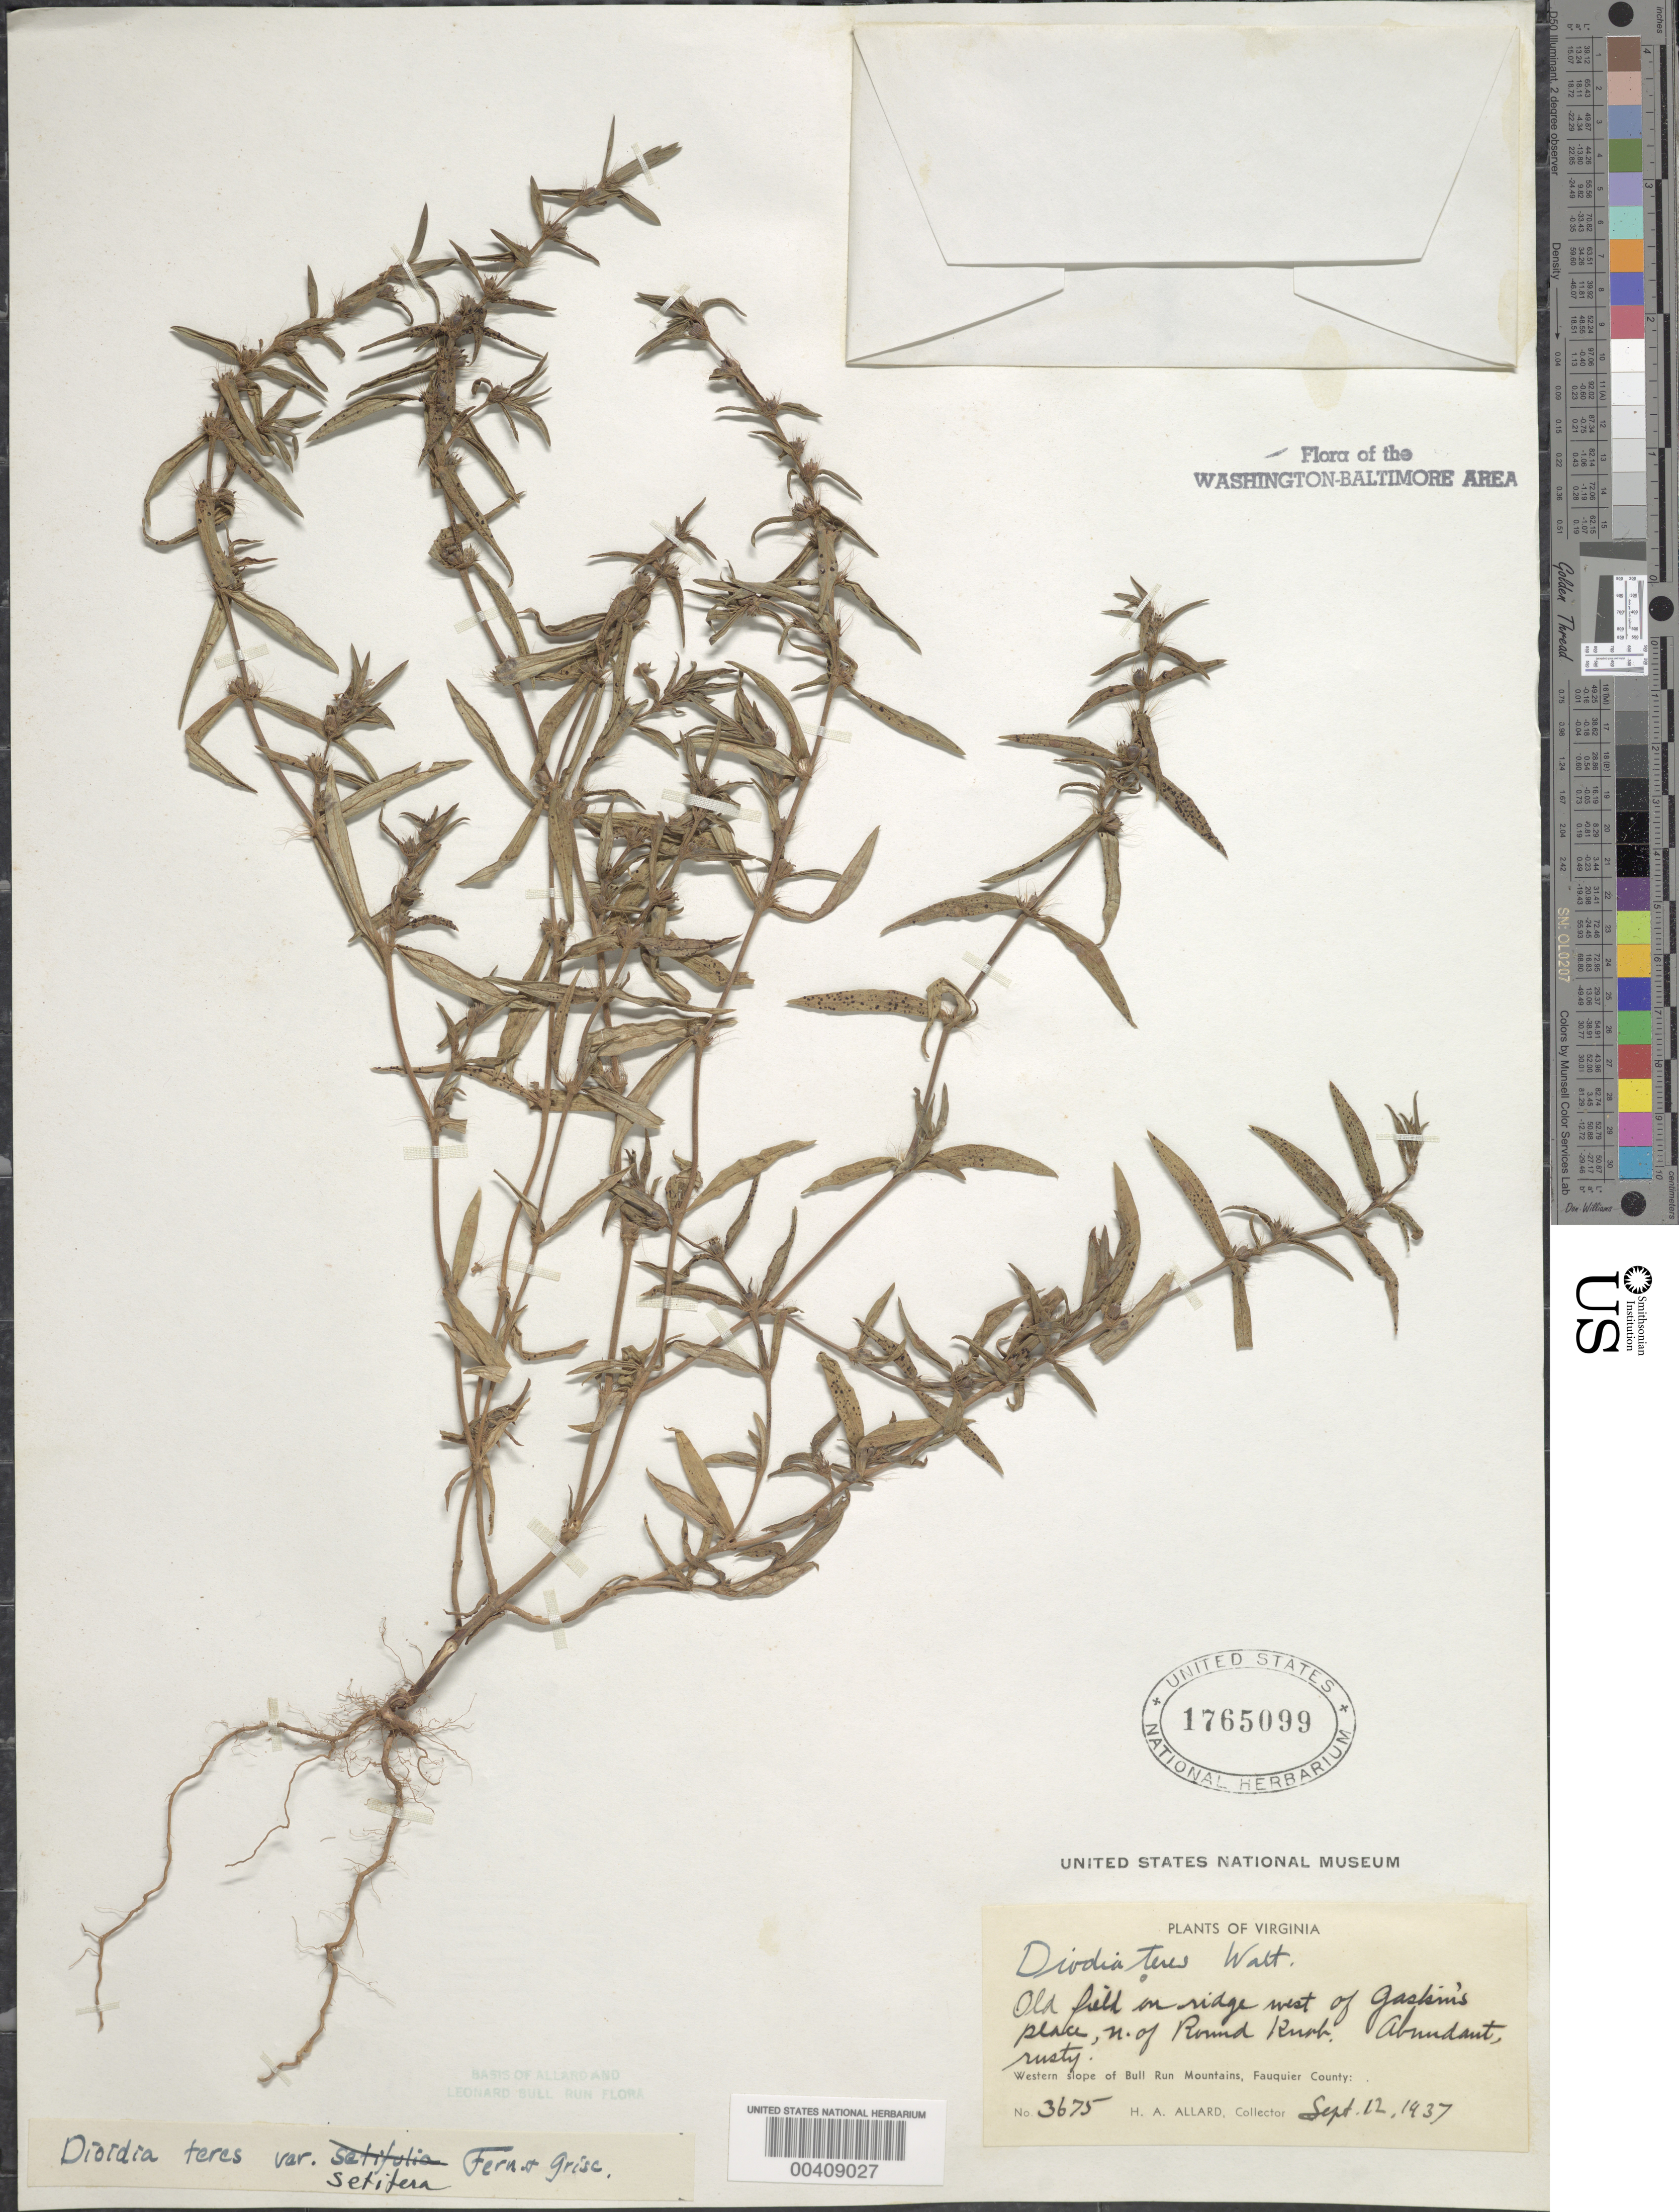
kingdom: Plantae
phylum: Tracheophyta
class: Magnoliopsida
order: Gentianales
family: Rubiaceae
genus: Diodia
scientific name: Diodia teres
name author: Walter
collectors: H. A. Allard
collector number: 3675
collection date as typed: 12 Sep 1937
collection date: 1937-09-12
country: United States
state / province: Virginia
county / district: Fauquier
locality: Round Knob, west slope of Bull Run Mts.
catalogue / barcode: US 1765099